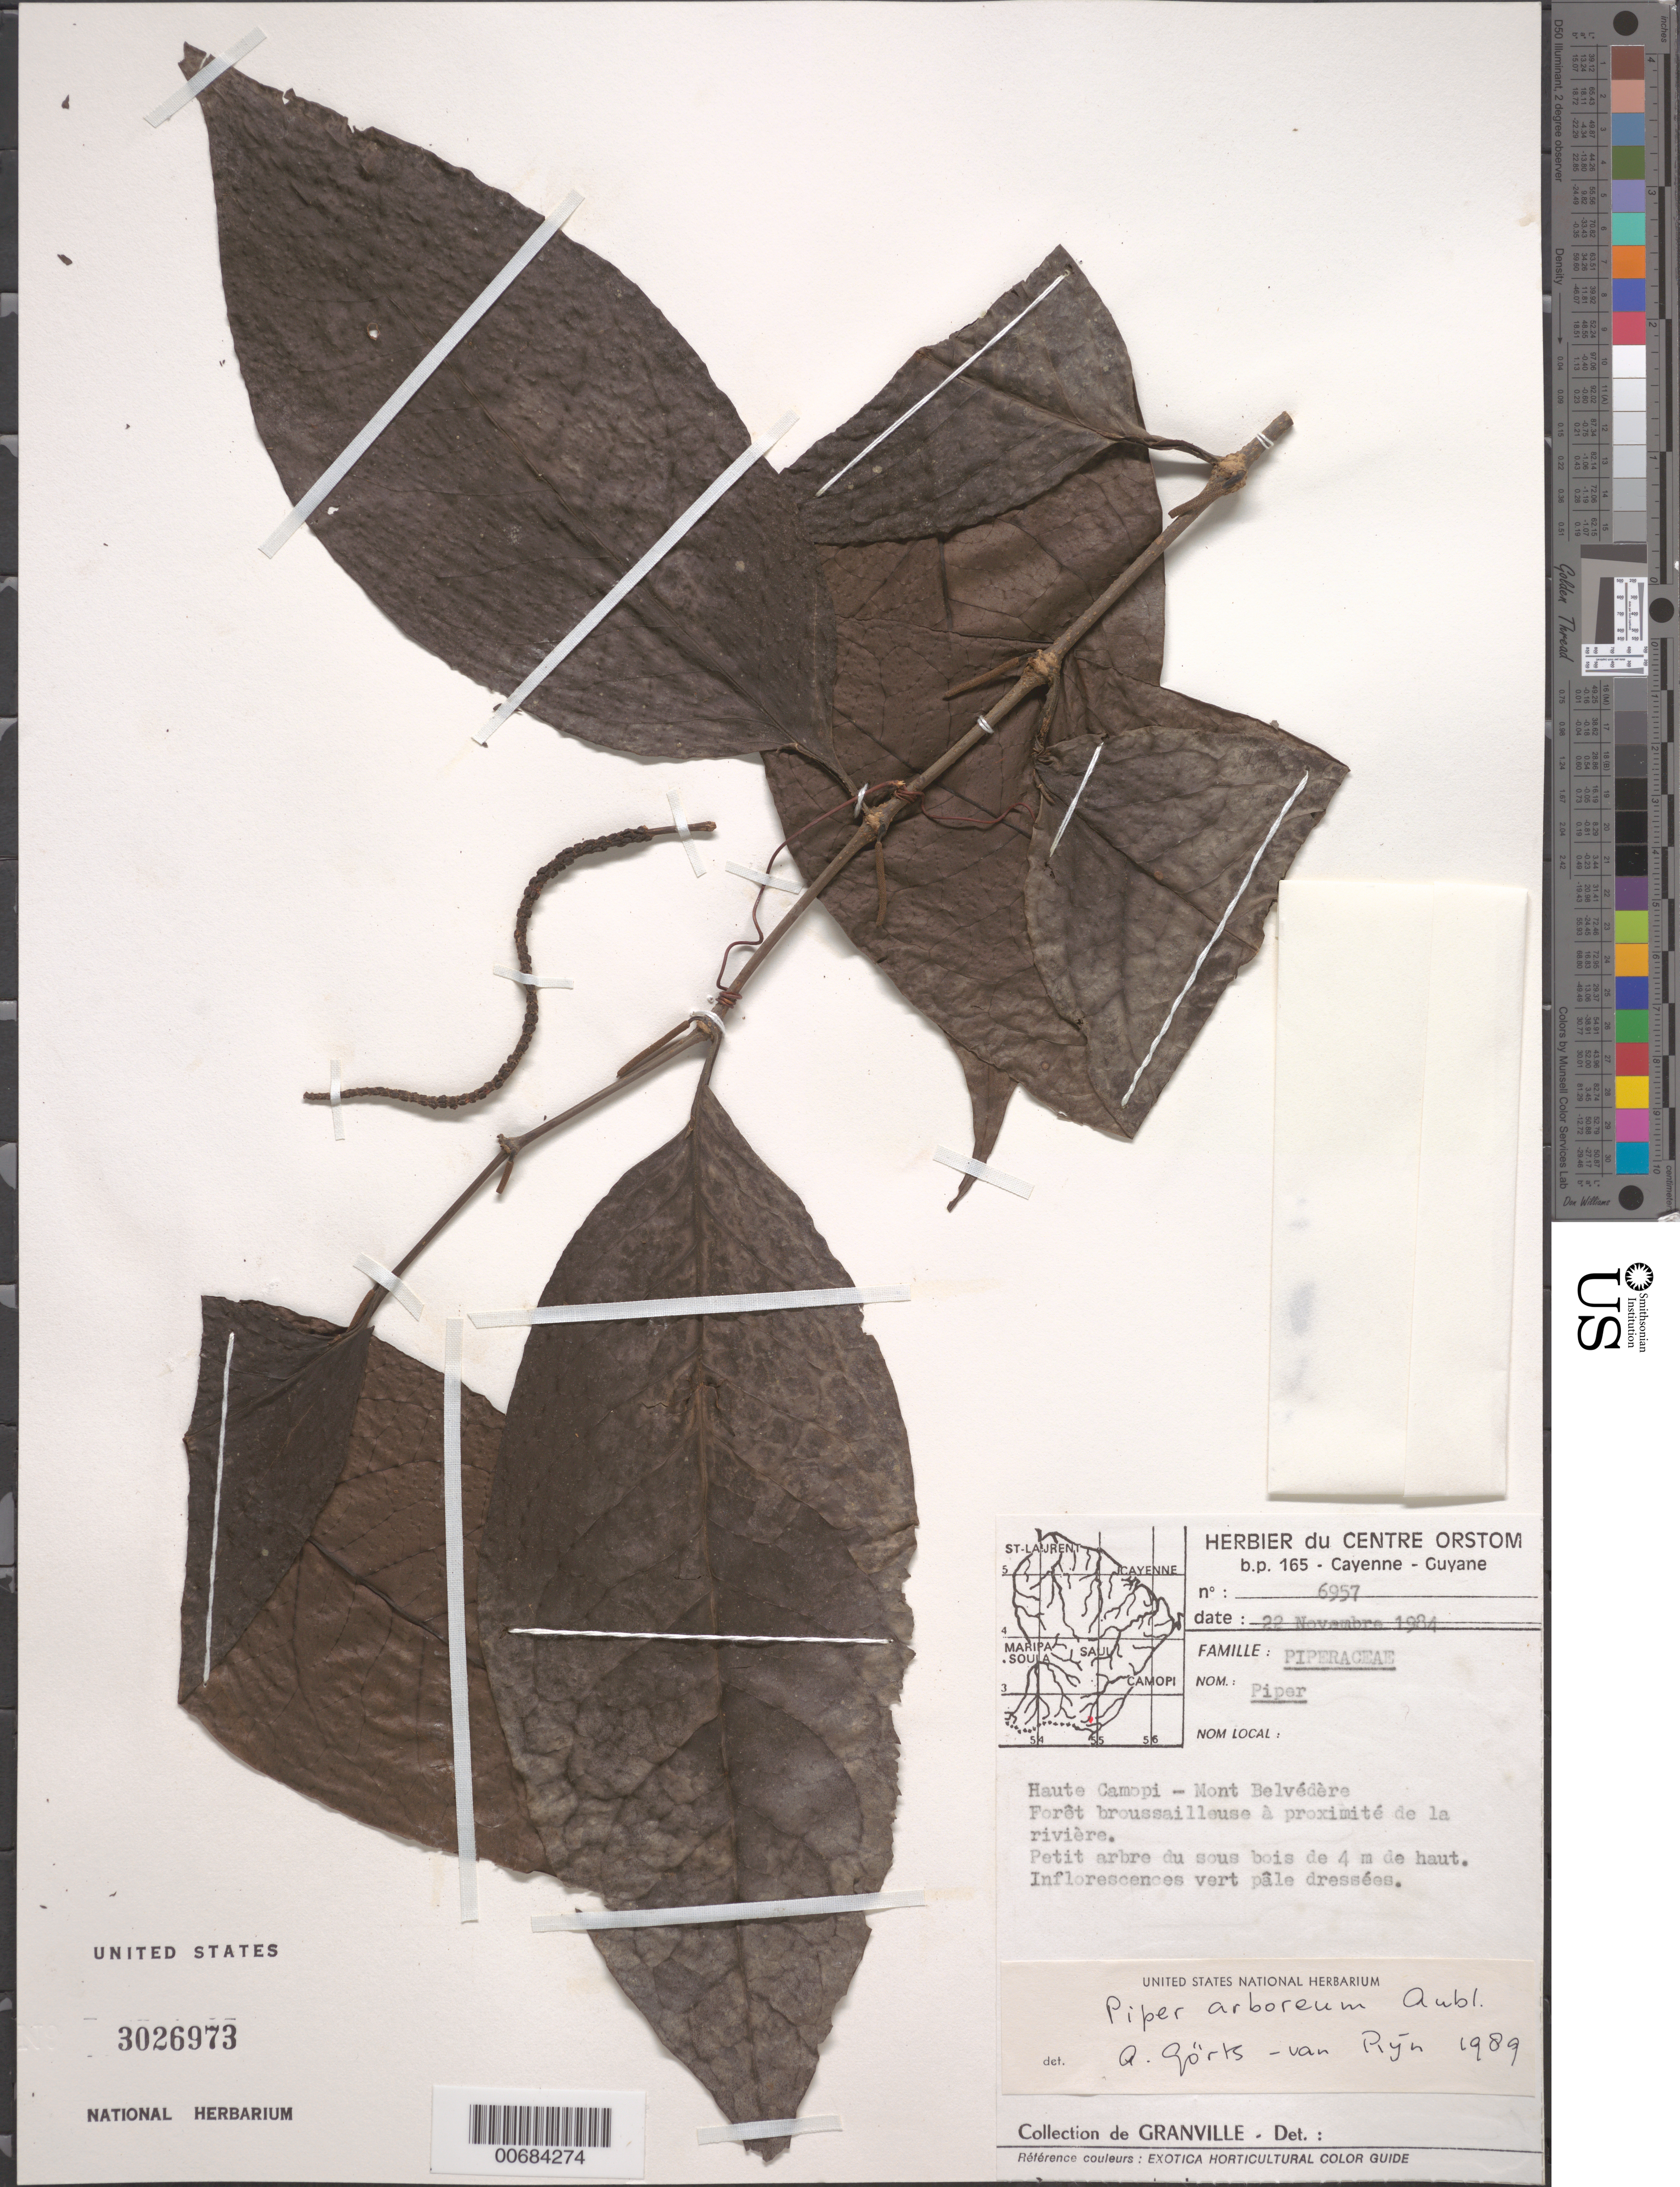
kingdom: Plantae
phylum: Tracheophyta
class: Magnoliopsida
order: Piperales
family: Piperaceae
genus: Piper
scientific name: Piper arboreum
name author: Aubl.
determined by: Görts-van Rijn, A. R. A.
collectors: J.-J. de Granville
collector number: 6957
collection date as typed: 22-Nov-84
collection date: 1984-11-22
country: French Guiana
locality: Mont Belvédère, haute Camopi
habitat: Forêt broussailleuse a proximite de la riviere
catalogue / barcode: US 3026973